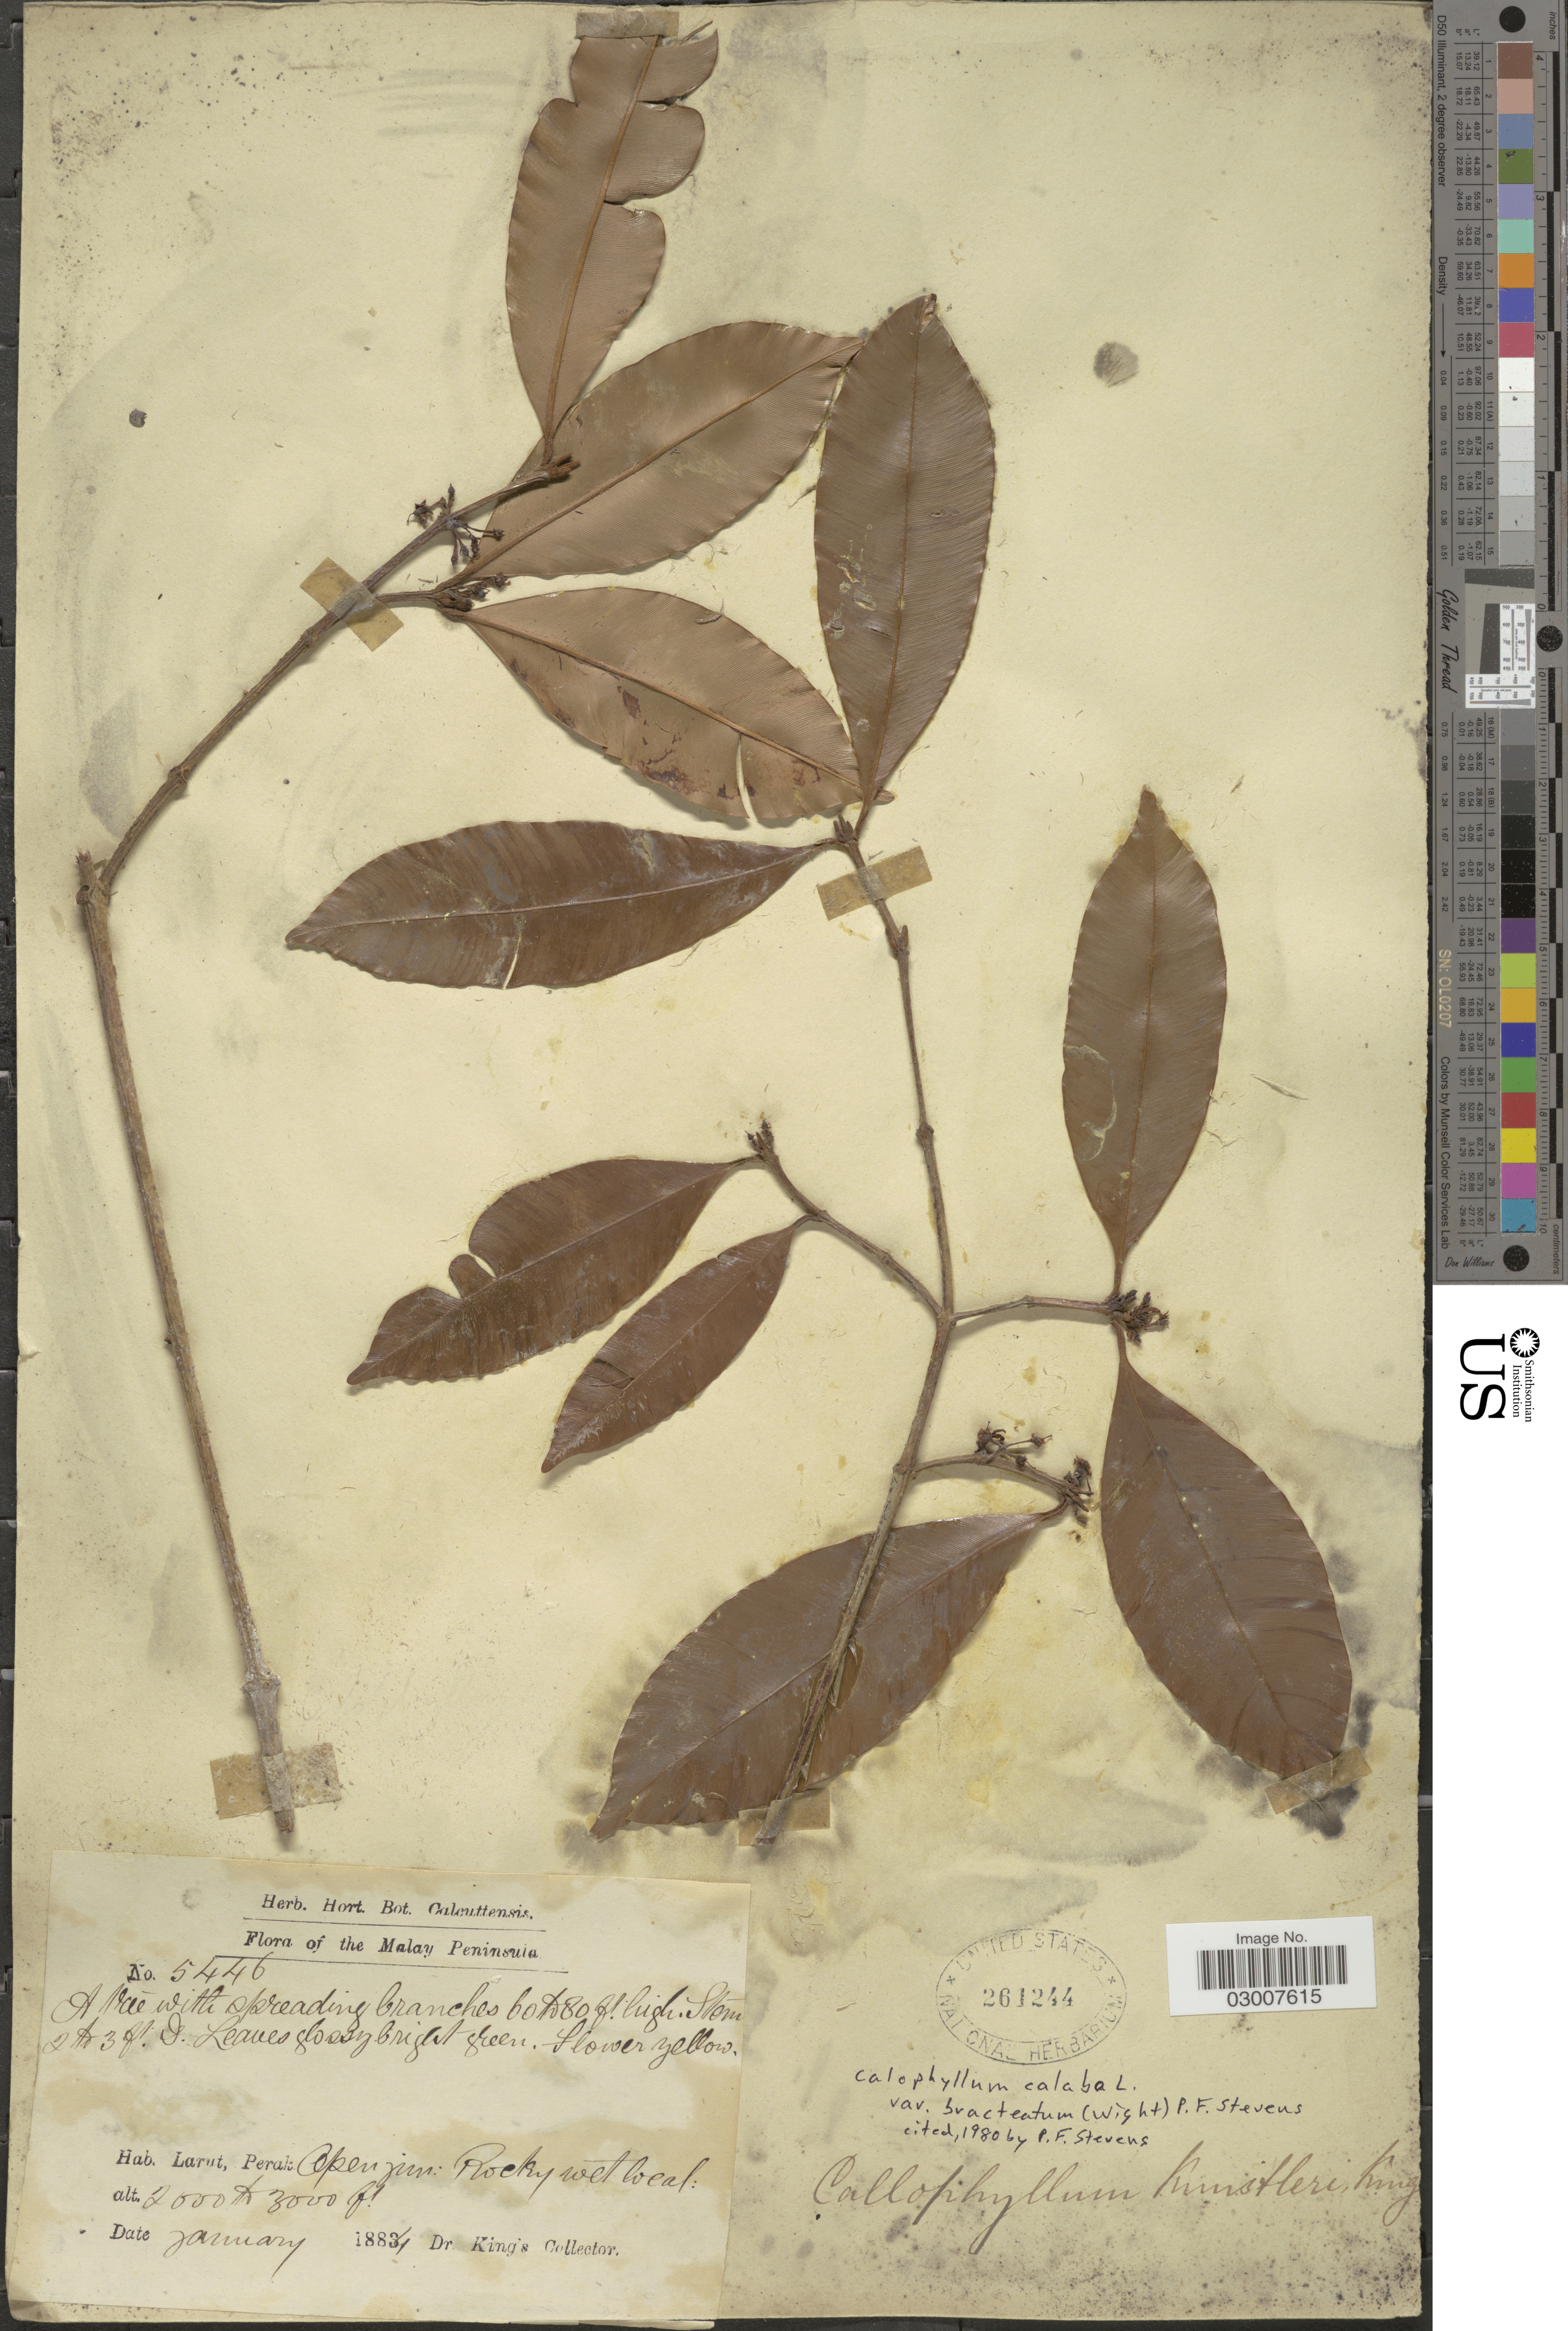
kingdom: Plantae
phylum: Tracheophyta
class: Magnoliopsida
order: Malpighiales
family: Calophyllaceae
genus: Calophyllum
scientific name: Calophyllum calaba var. bracteatum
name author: (Wight) P.F. Stevens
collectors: Dr. King's collector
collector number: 5446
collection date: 1834-01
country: Malaysia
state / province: Perak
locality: Malay Peninsula. Larut.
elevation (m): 610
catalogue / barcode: US 261244